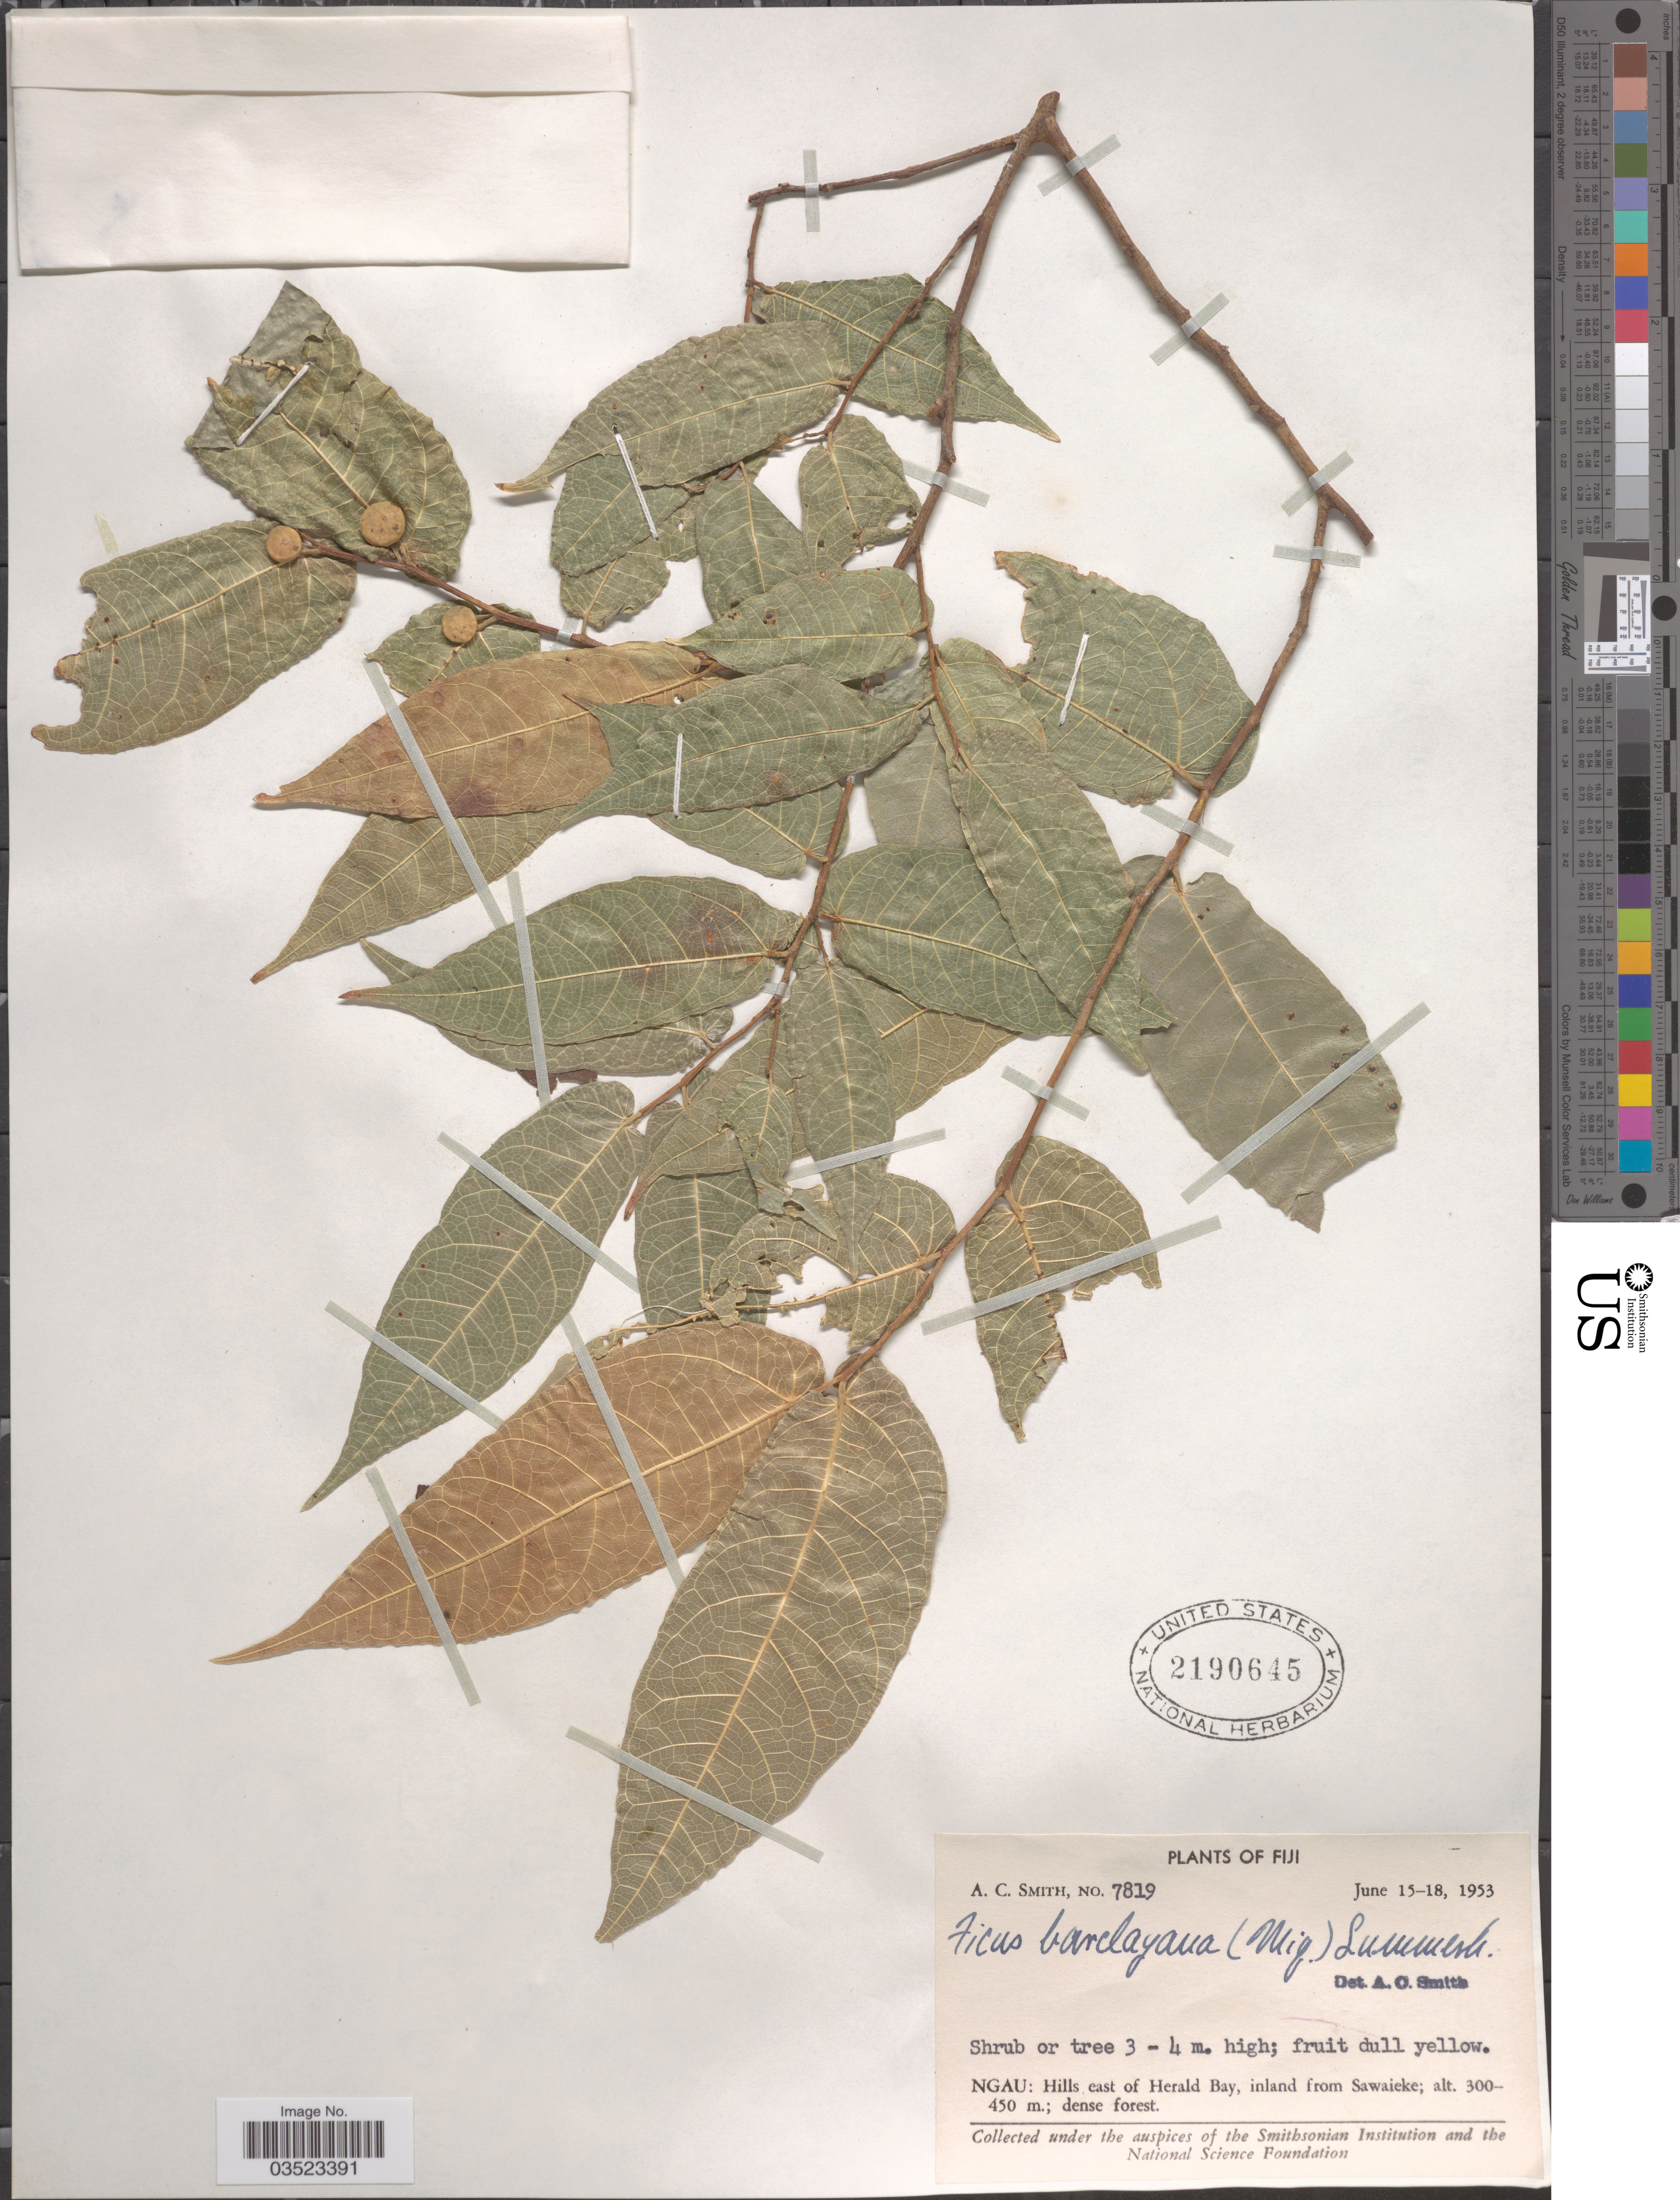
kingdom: Plantae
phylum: Tracheophyta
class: Magnoliopsida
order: Rosales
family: Moraceae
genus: Ficus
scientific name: Ficus barclayana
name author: (Miq.) Summerh.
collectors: A. C. Smith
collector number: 7819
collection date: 1953-06-15/1953-06-18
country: Fiji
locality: Ngau: Hills east of Herald Bay, inland from Sawaieke.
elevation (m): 300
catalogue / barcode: US 2190645